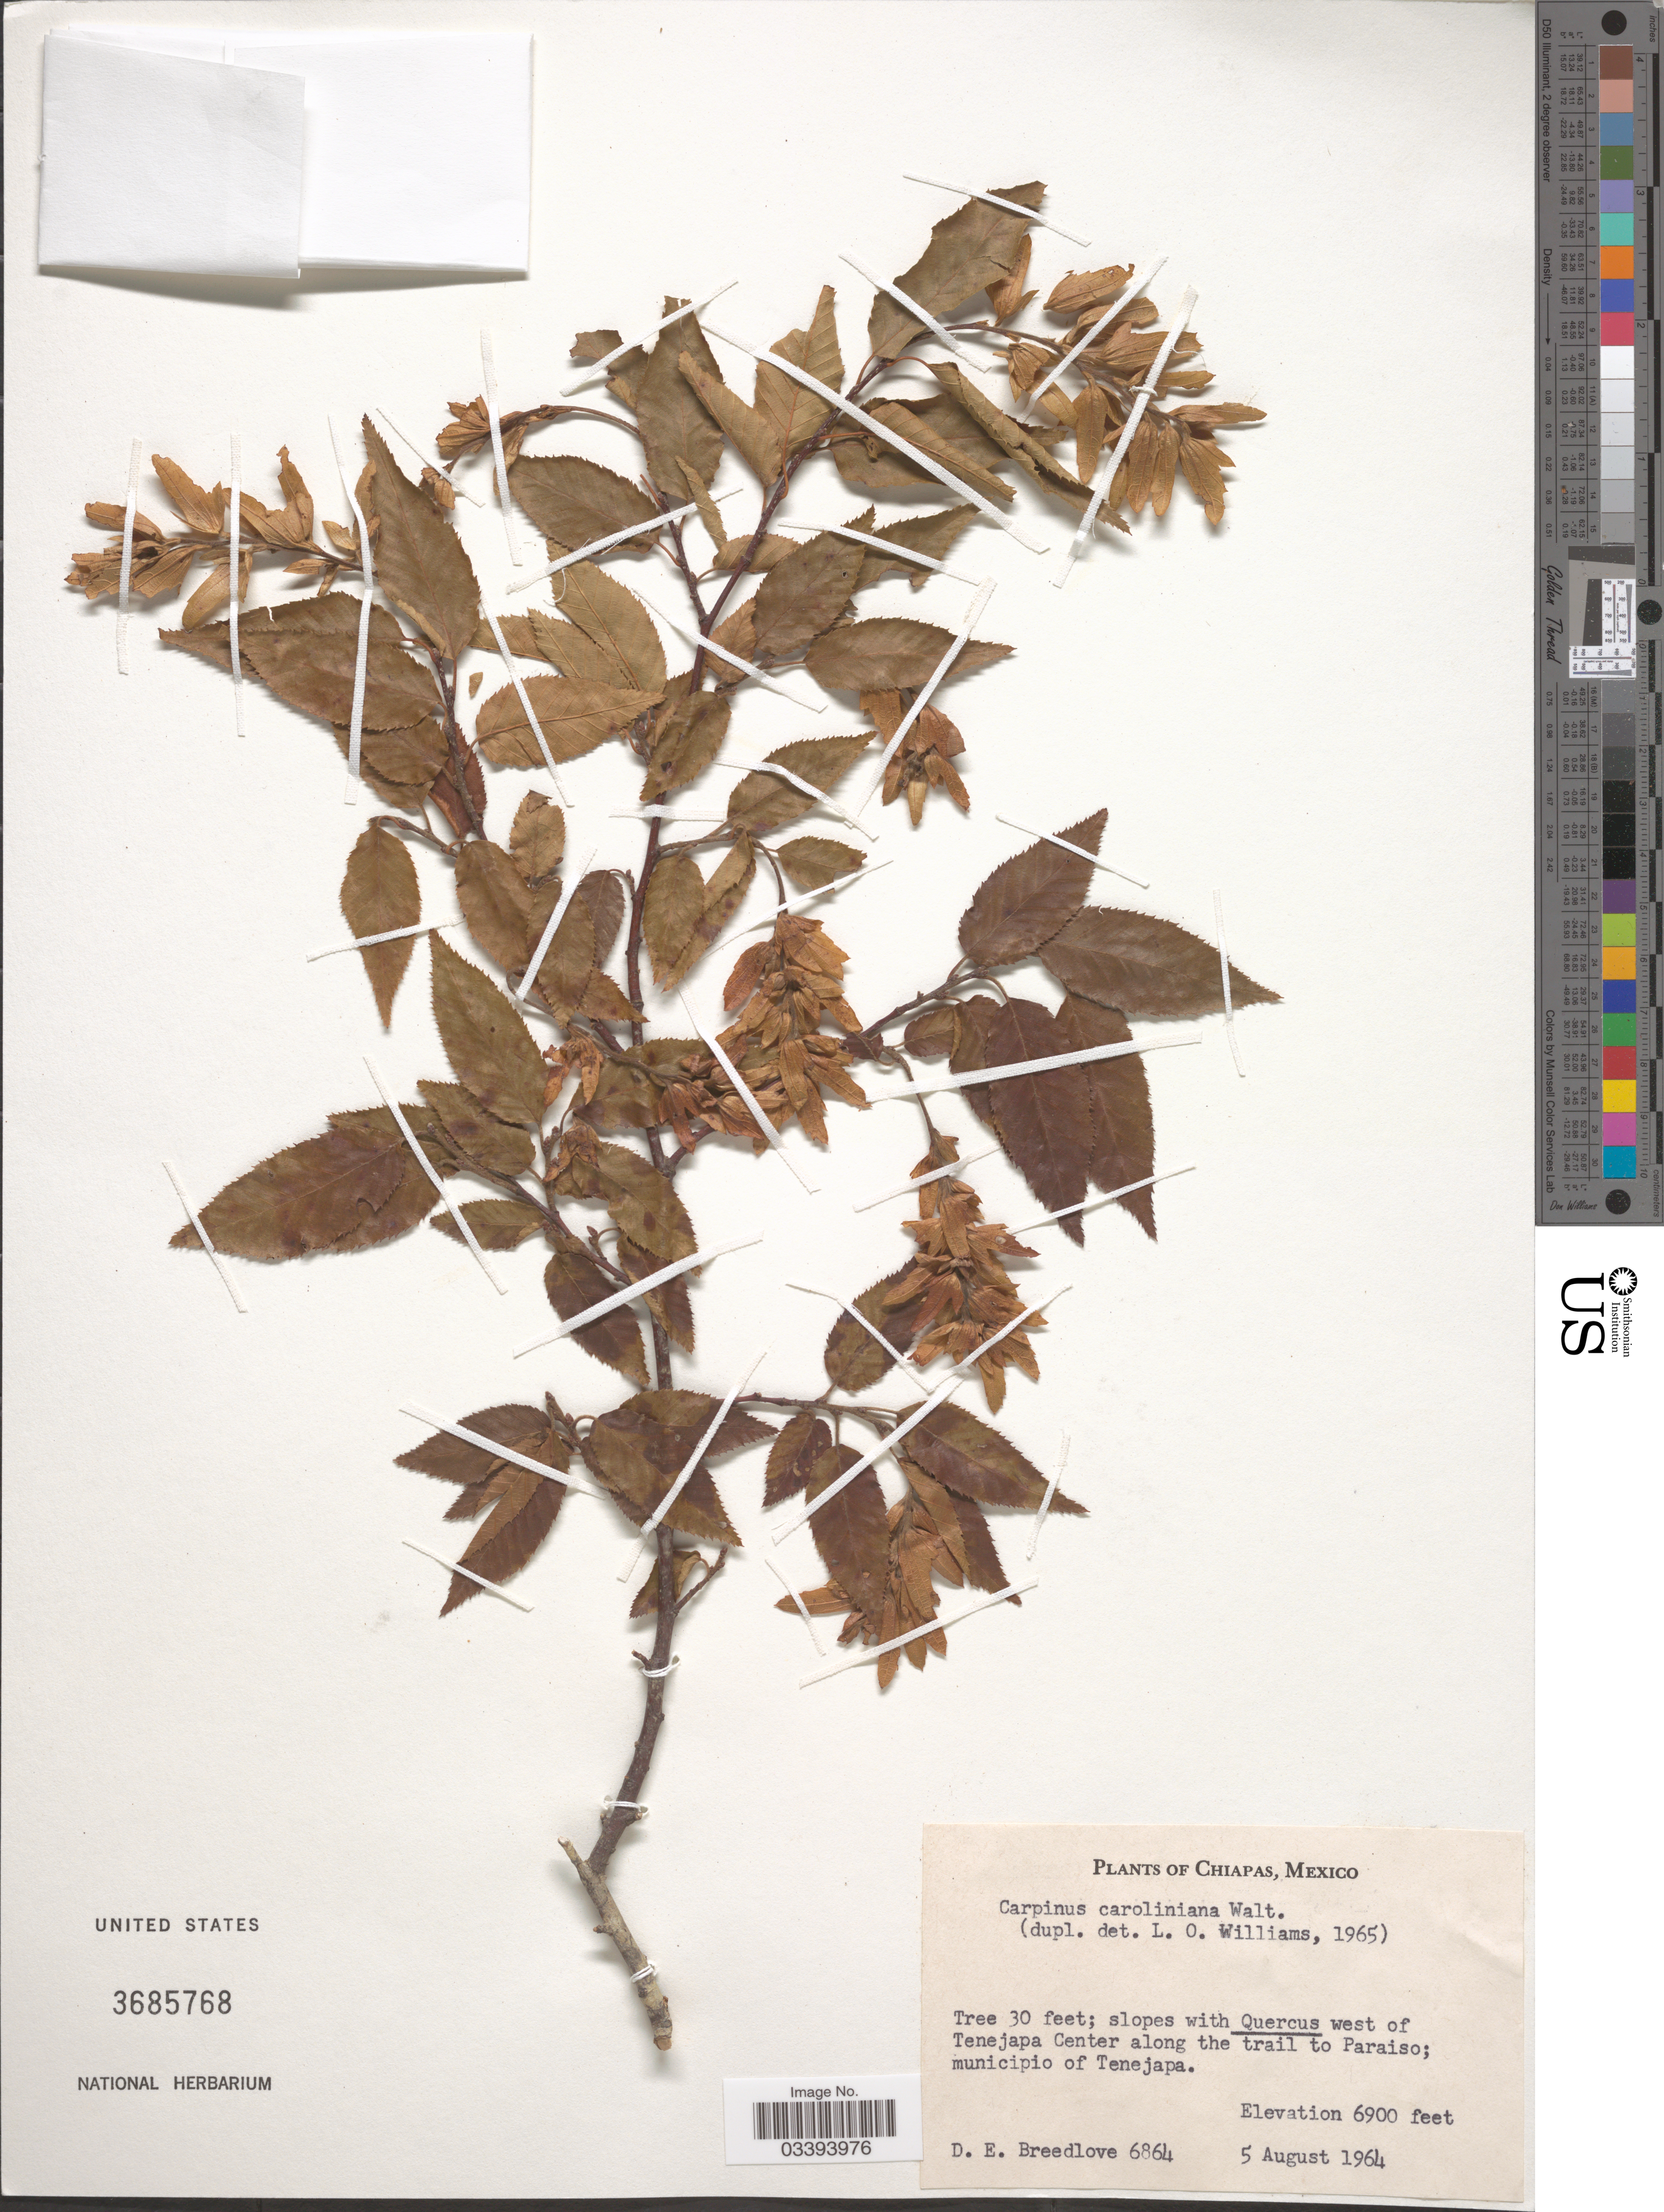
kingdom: Plantae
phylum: Tracheophyta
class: Magnoliopsida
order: Fagales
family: Betulaceae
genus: Carpinus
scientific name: Carpinus caroliniana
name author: Walter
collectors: D. E. Breedlove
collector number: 6864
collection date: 1964-08-05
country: Mexico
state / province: Chiapas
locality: West of Tenejapa Center along the trail to Paraiso; municipio of Tenejapa.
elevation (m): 2103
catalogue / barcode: US 3685768